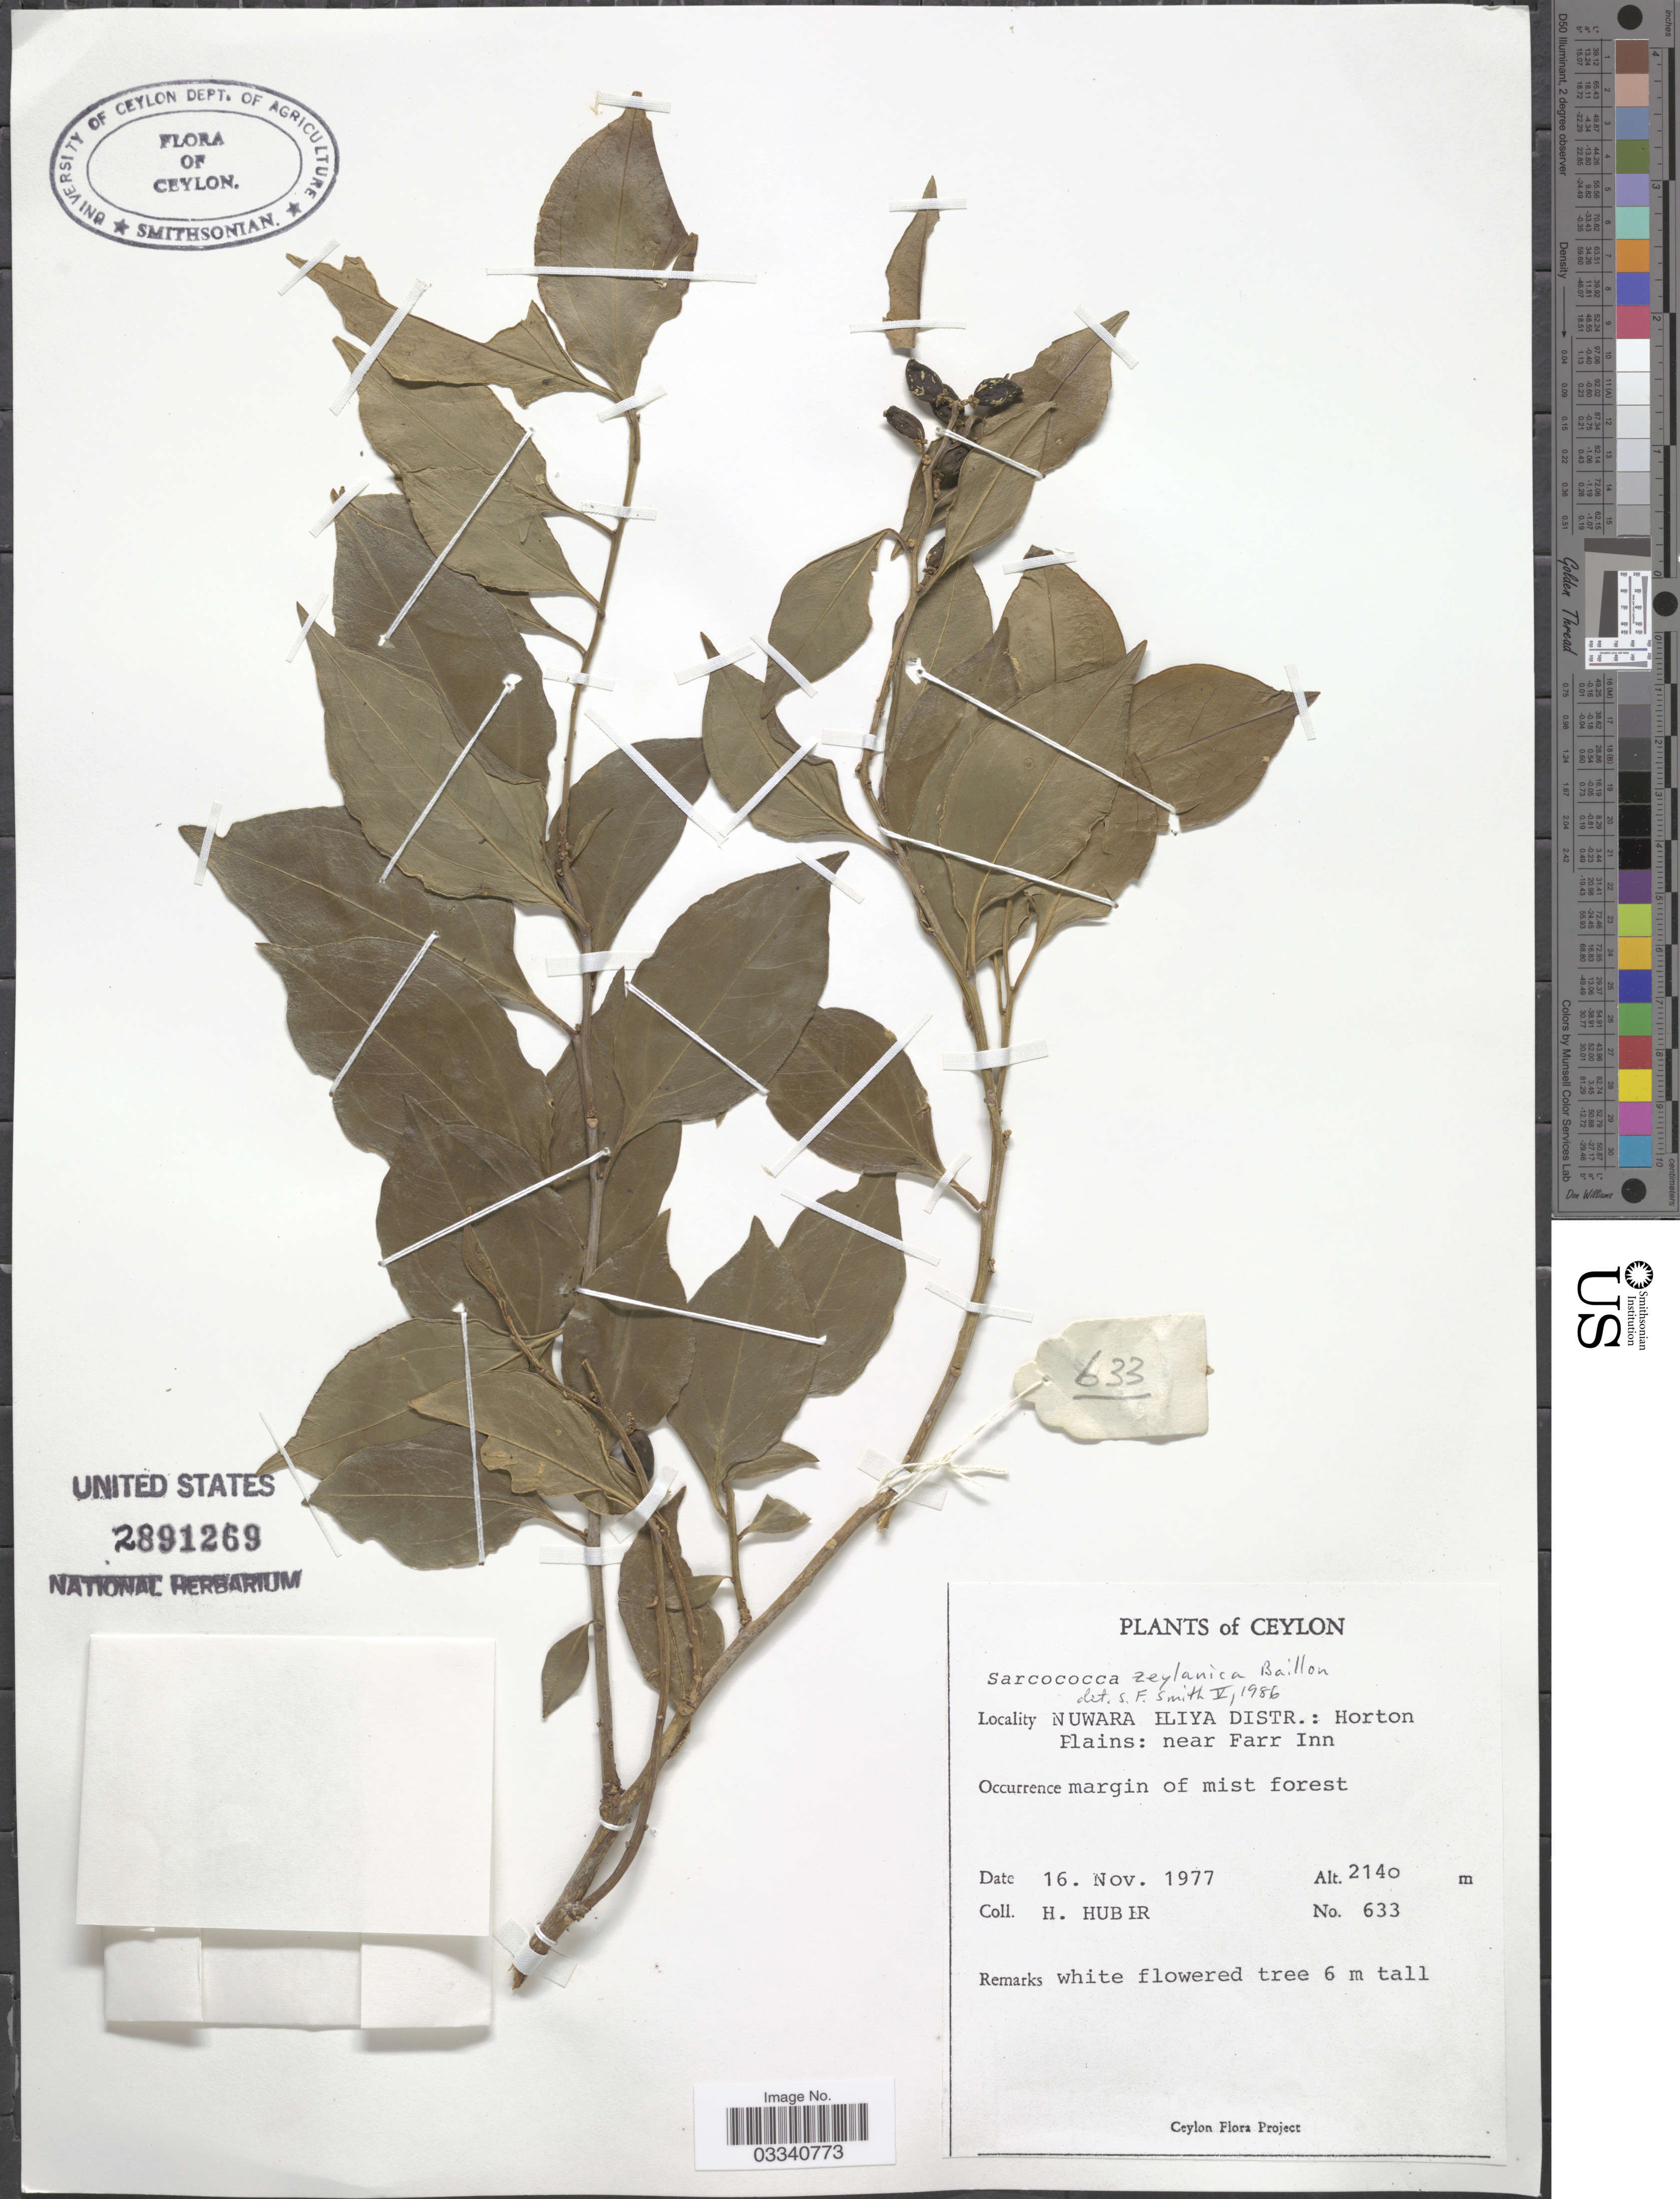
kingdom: Plantae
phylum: Tracheophyta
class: Magnoliopsida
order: Buxales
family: Buxaceae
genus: Sarcococca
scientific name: Sarcococca zeylanica var. zeylanica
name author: Baill.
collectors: H. Huber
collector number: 633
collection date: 1977-11-16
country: Sri Lanka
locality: Ceylon. Nuwara Eliya Distr.: Horton Plains: near Farr Inn.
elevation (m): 2140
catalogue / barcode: US 2891269